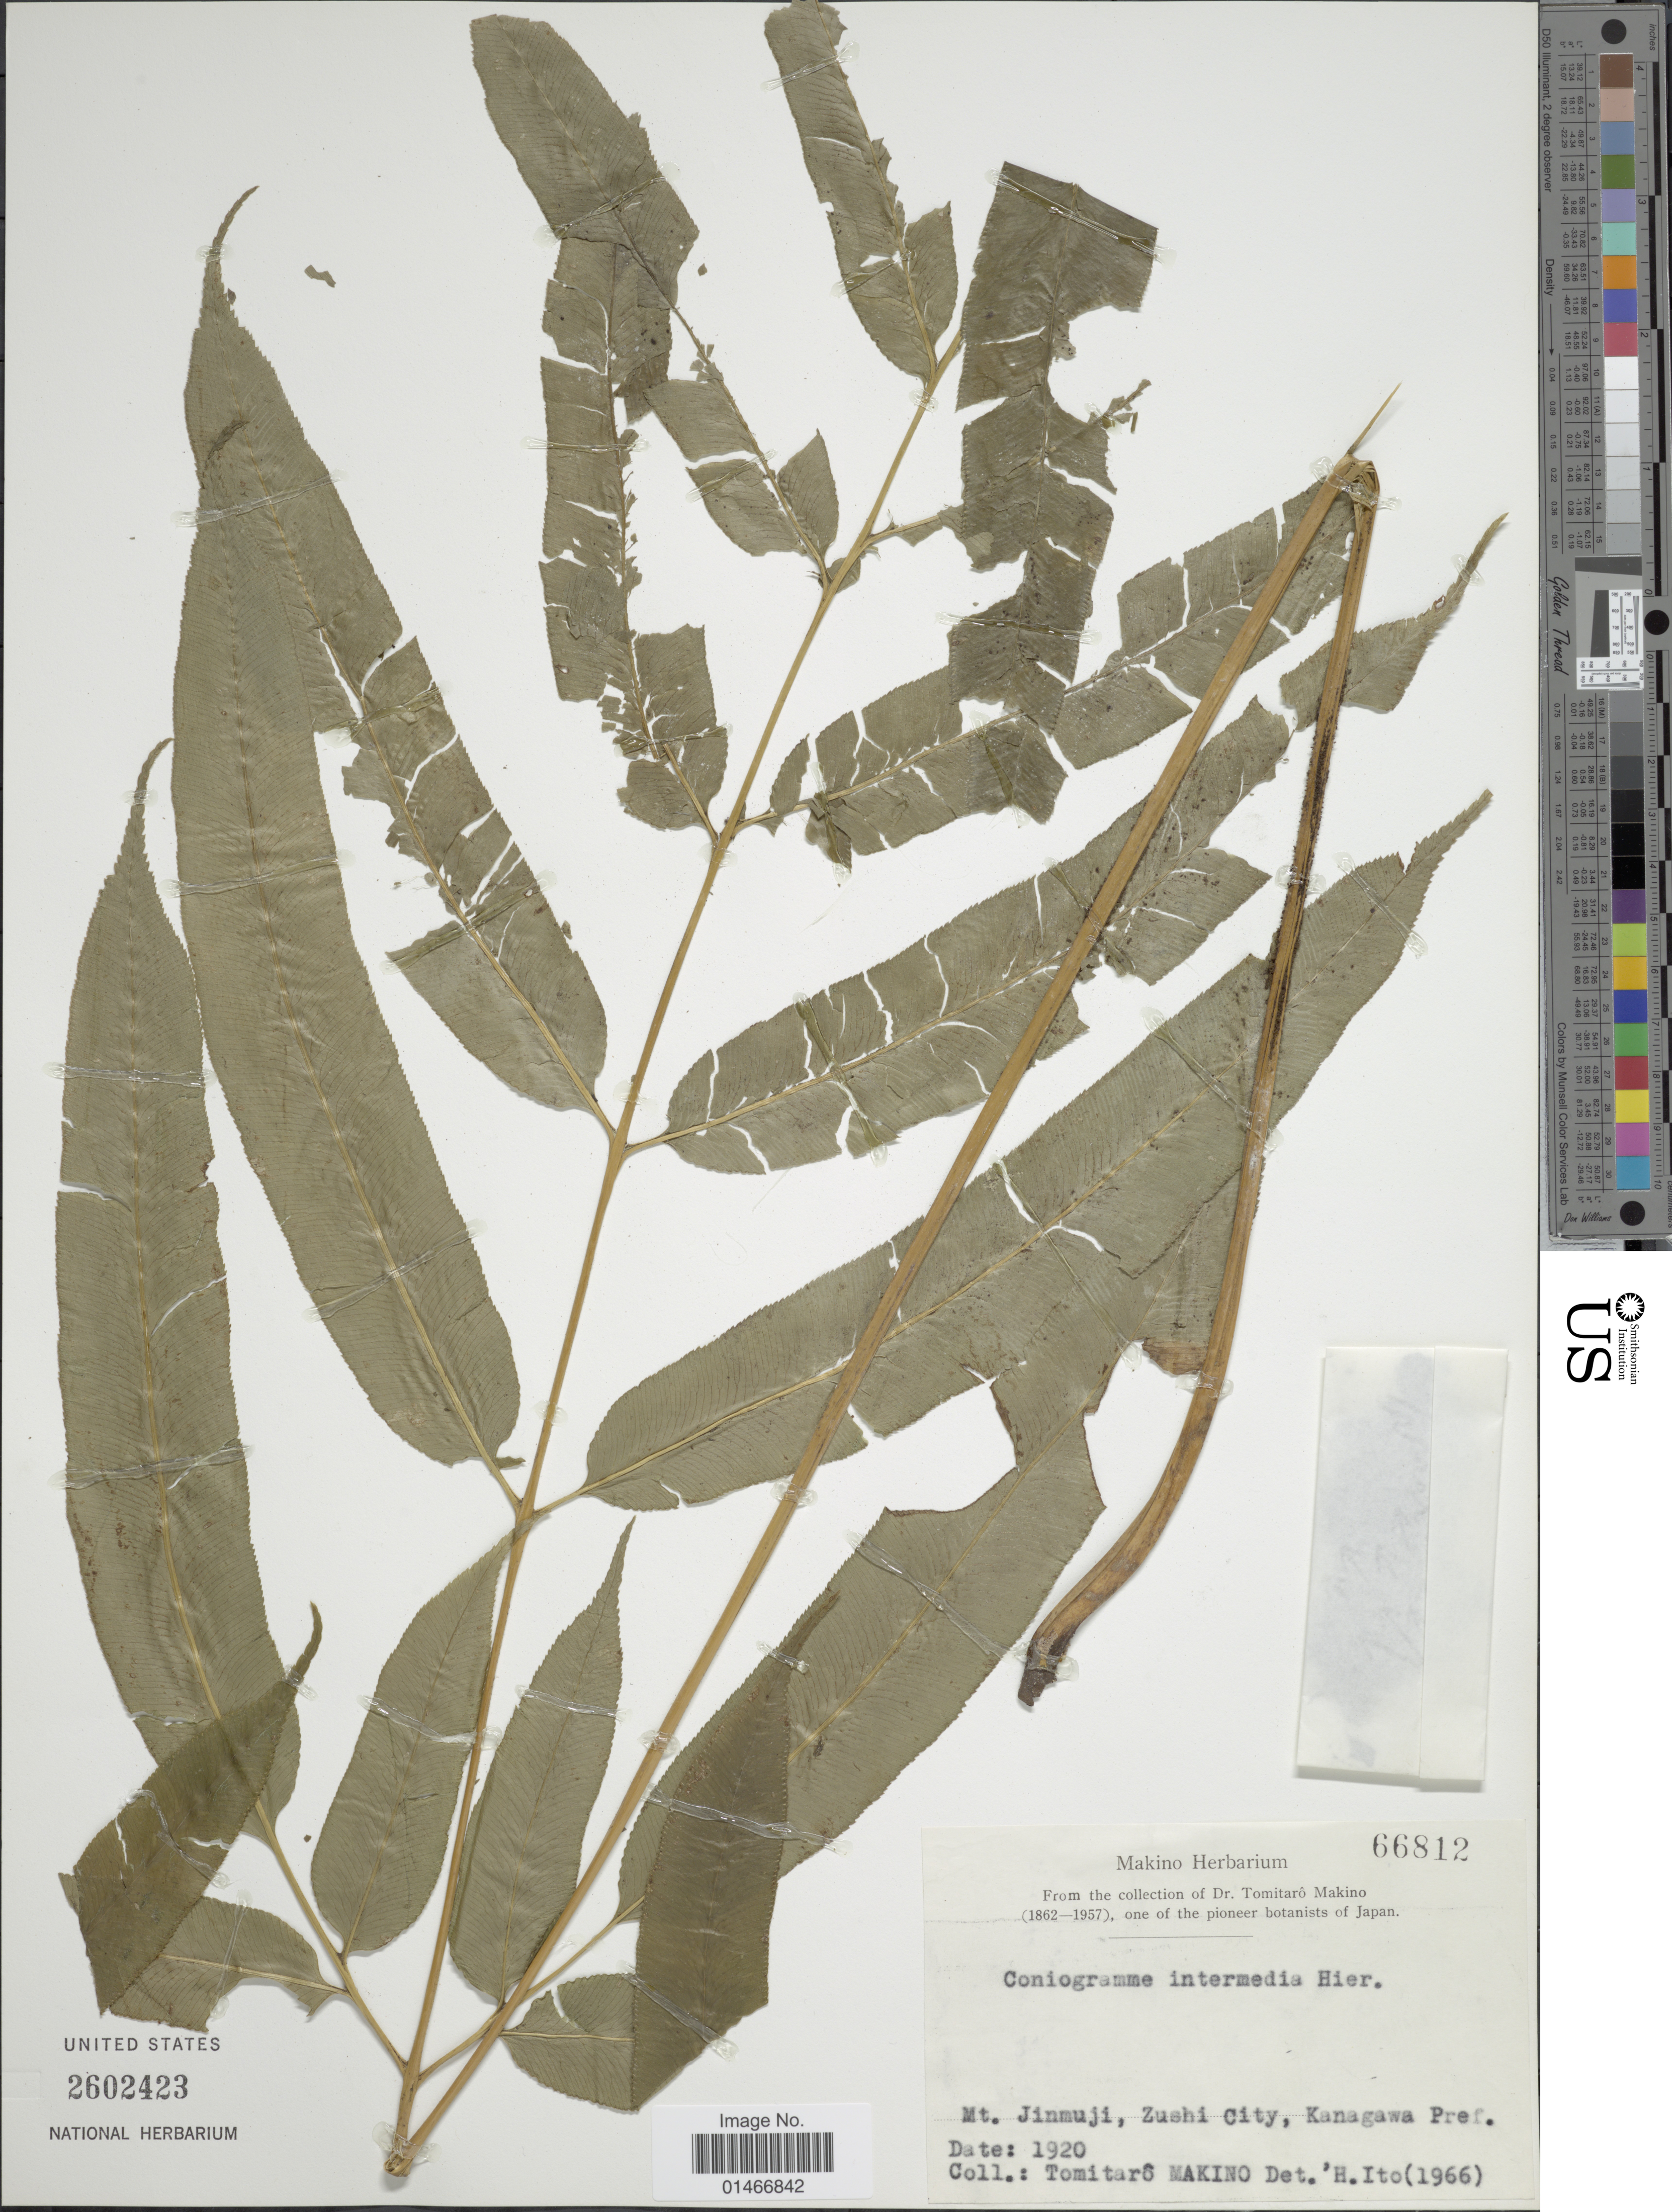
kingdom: Plantae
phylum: Tracheophyta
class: Polypodiopsida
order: Polypodiales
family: Pteridaceae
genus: Coniogramme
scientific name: Coniogramme intermedia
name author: Hieron.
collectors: T. Makino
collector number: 66812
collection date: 1920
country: Japan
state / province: Kanagawa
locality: Mt. Jinmuji, Zushi City, Kanagawa Pref.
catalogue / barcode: US 2602423